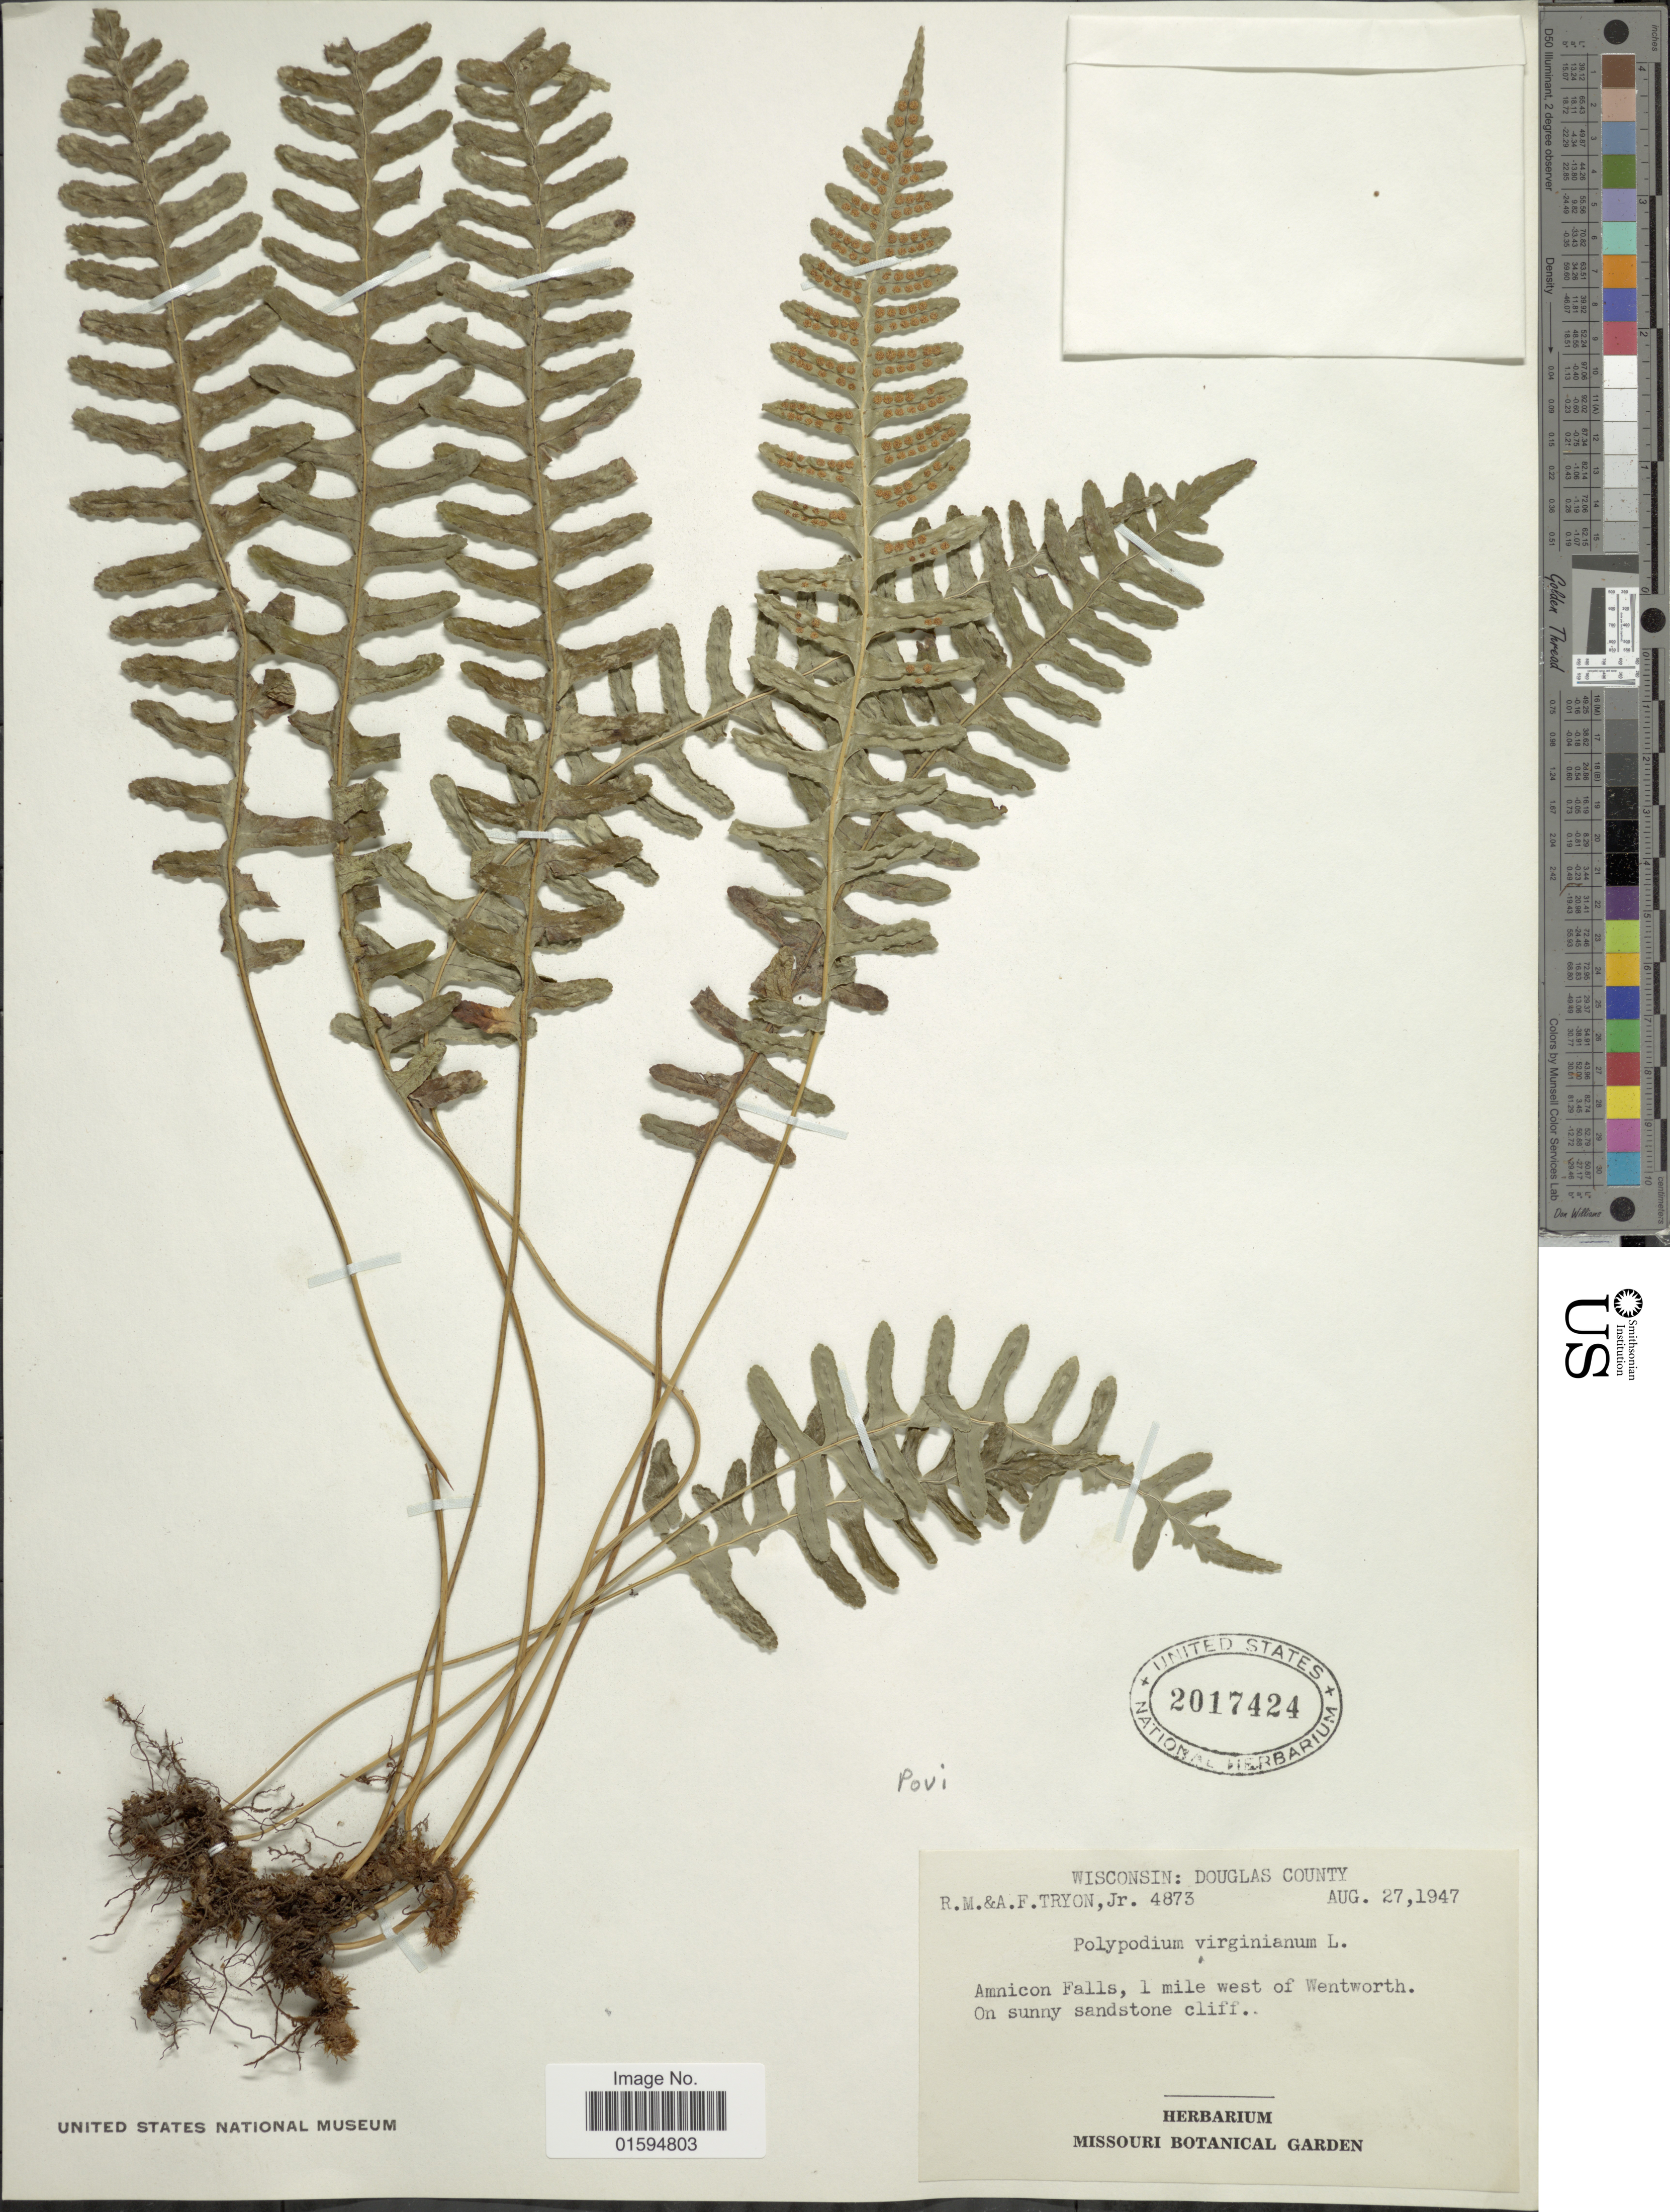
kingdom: Plantae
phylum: Tracheophyta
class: Polypodiopsida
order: Polypodiales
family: Polypodiaceae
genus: Polypodium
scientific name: Polypodium virginianum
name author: L.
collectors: R. M. Tryon & A. F. Tryon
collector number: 4873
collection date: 1947-08-27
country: United States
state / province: Wisconsin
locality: Douglas County, Amnicon Falls, 1 miles west of Wentworth.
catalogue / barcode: US 2017424